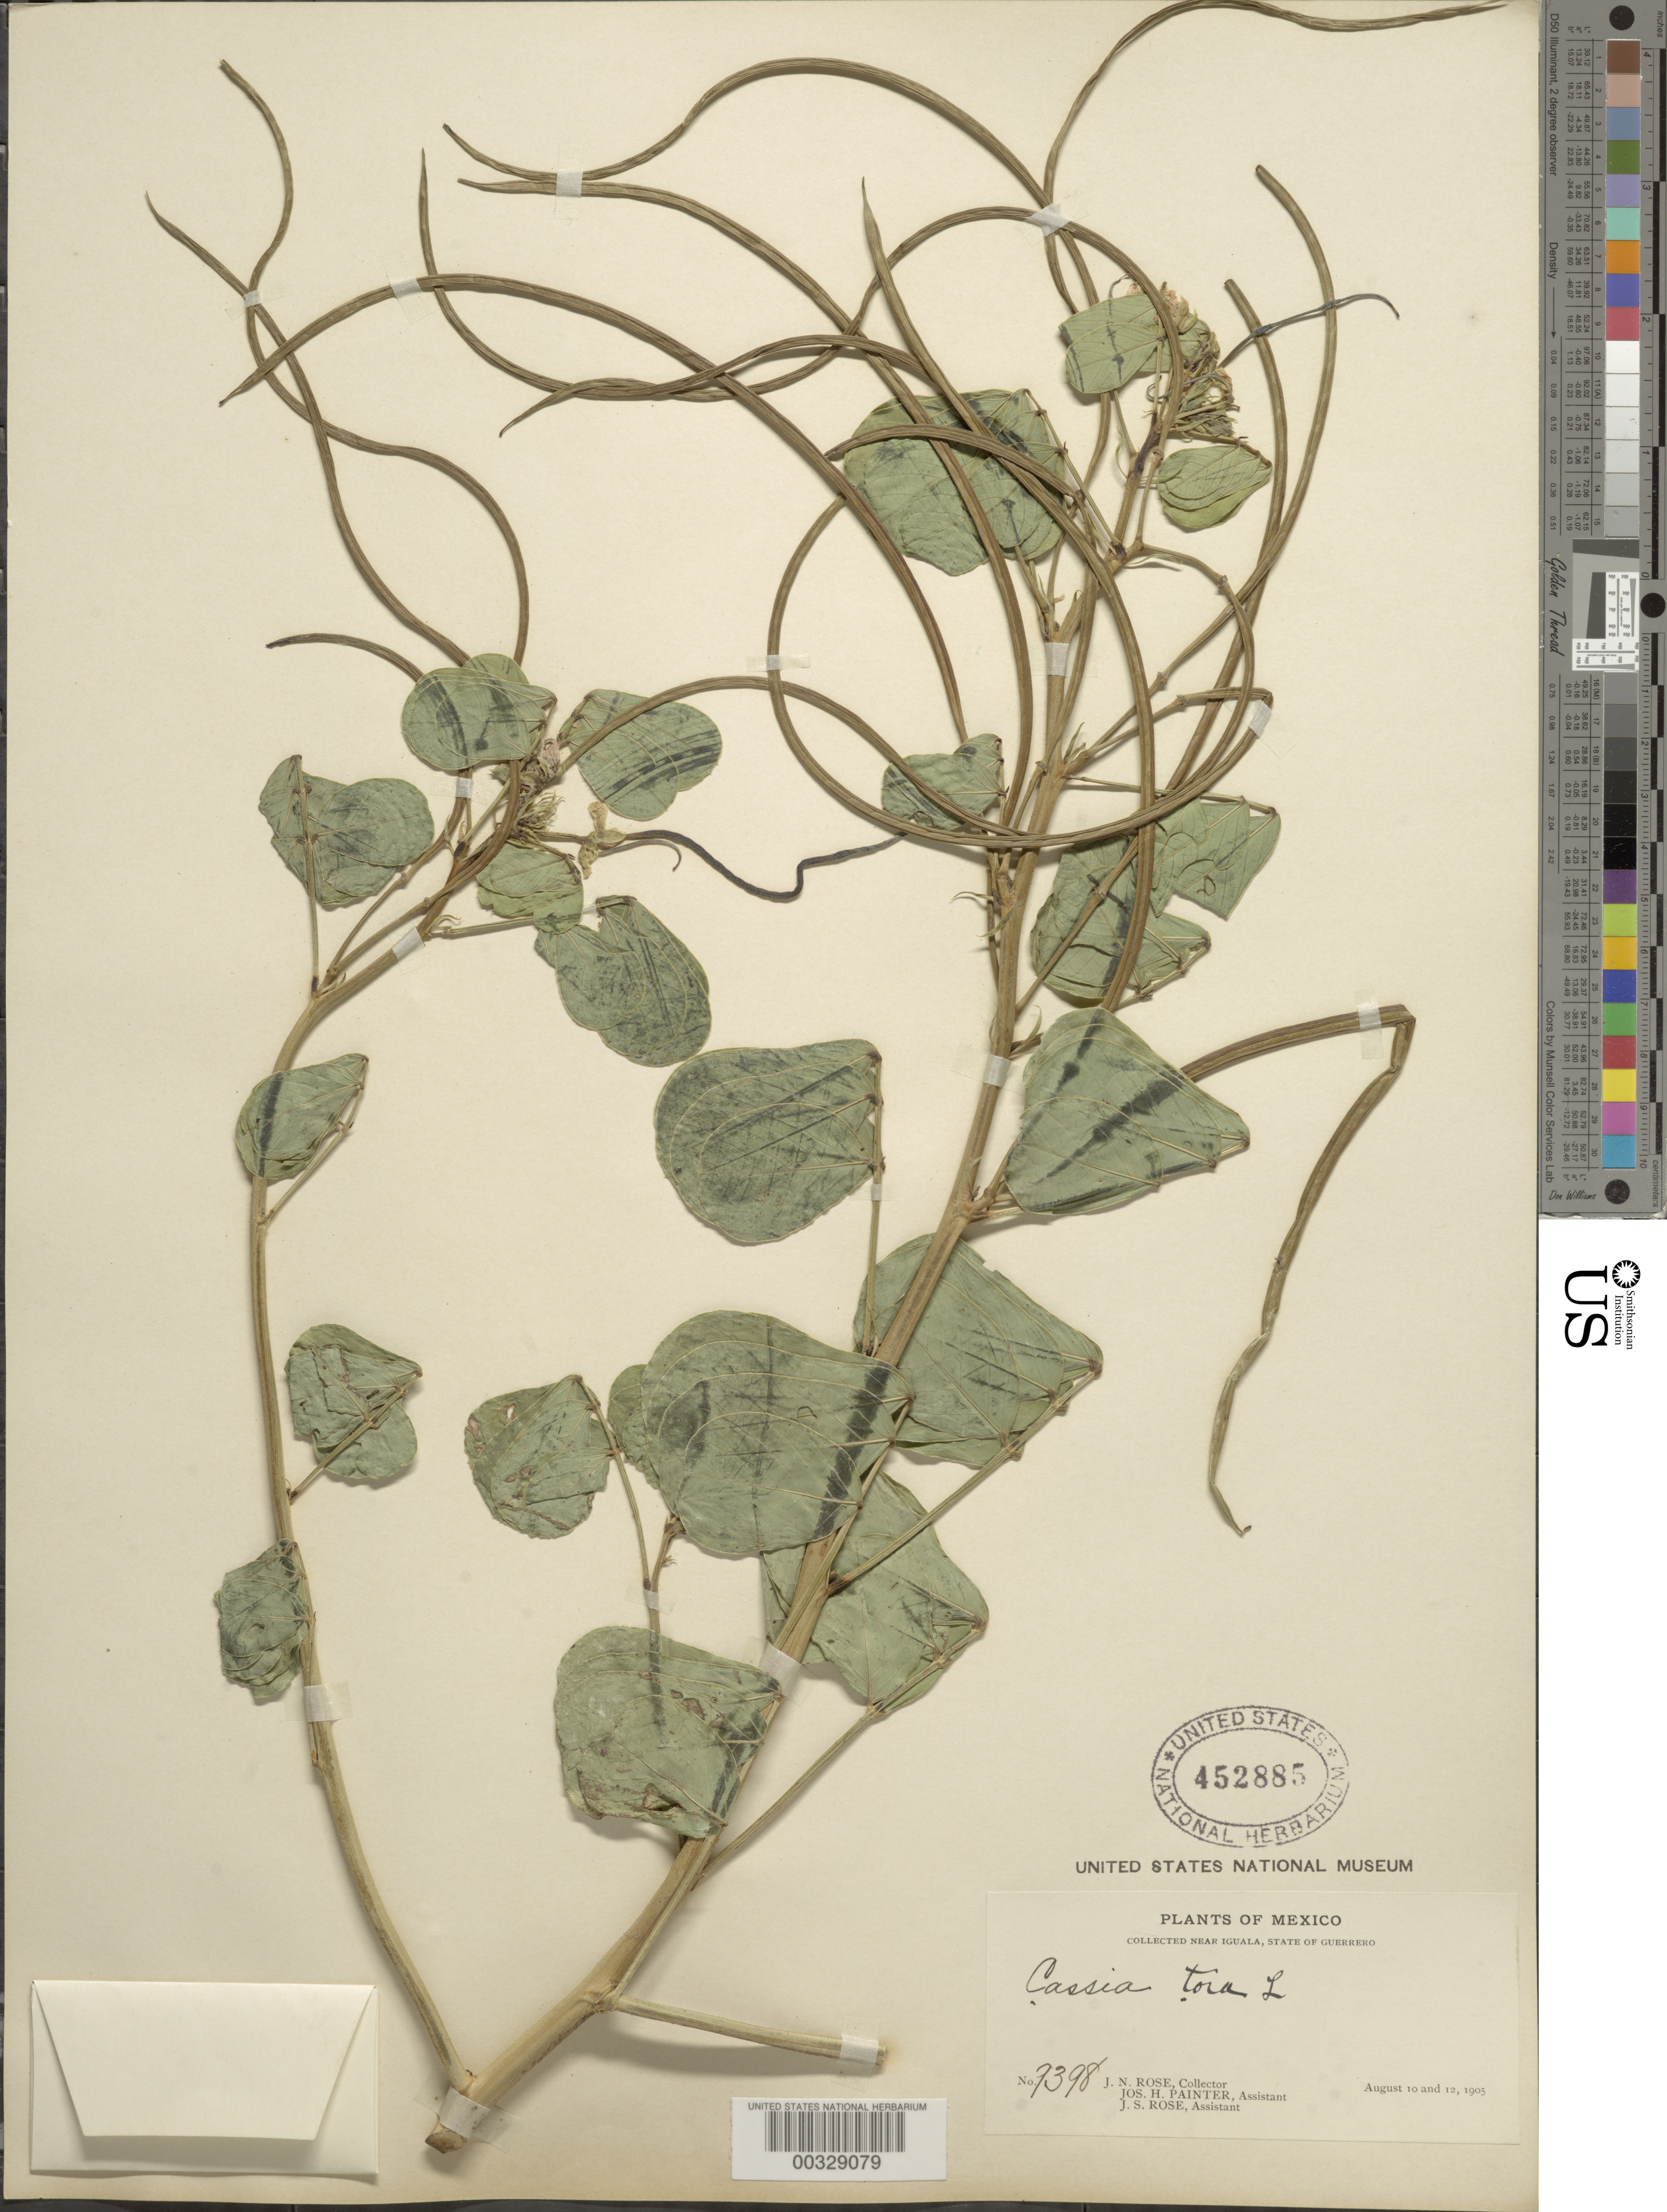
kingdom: Plantae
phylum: Tracheophyta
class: Magnoliopsida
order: Fabales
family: Fabaceae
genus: Senna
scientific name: Senna obtusifolia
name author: (L.) H.S. Irwin & Barneby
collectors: J. N. Rose, J. H. Painter & J. S. Rose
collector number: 9398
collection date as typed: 10 Aug 1905 to 12 Aug 1905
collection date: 1905-08-10/1905-08-12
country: Mexico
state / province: Guerrero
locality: Near Iguala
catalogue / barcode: US 452885